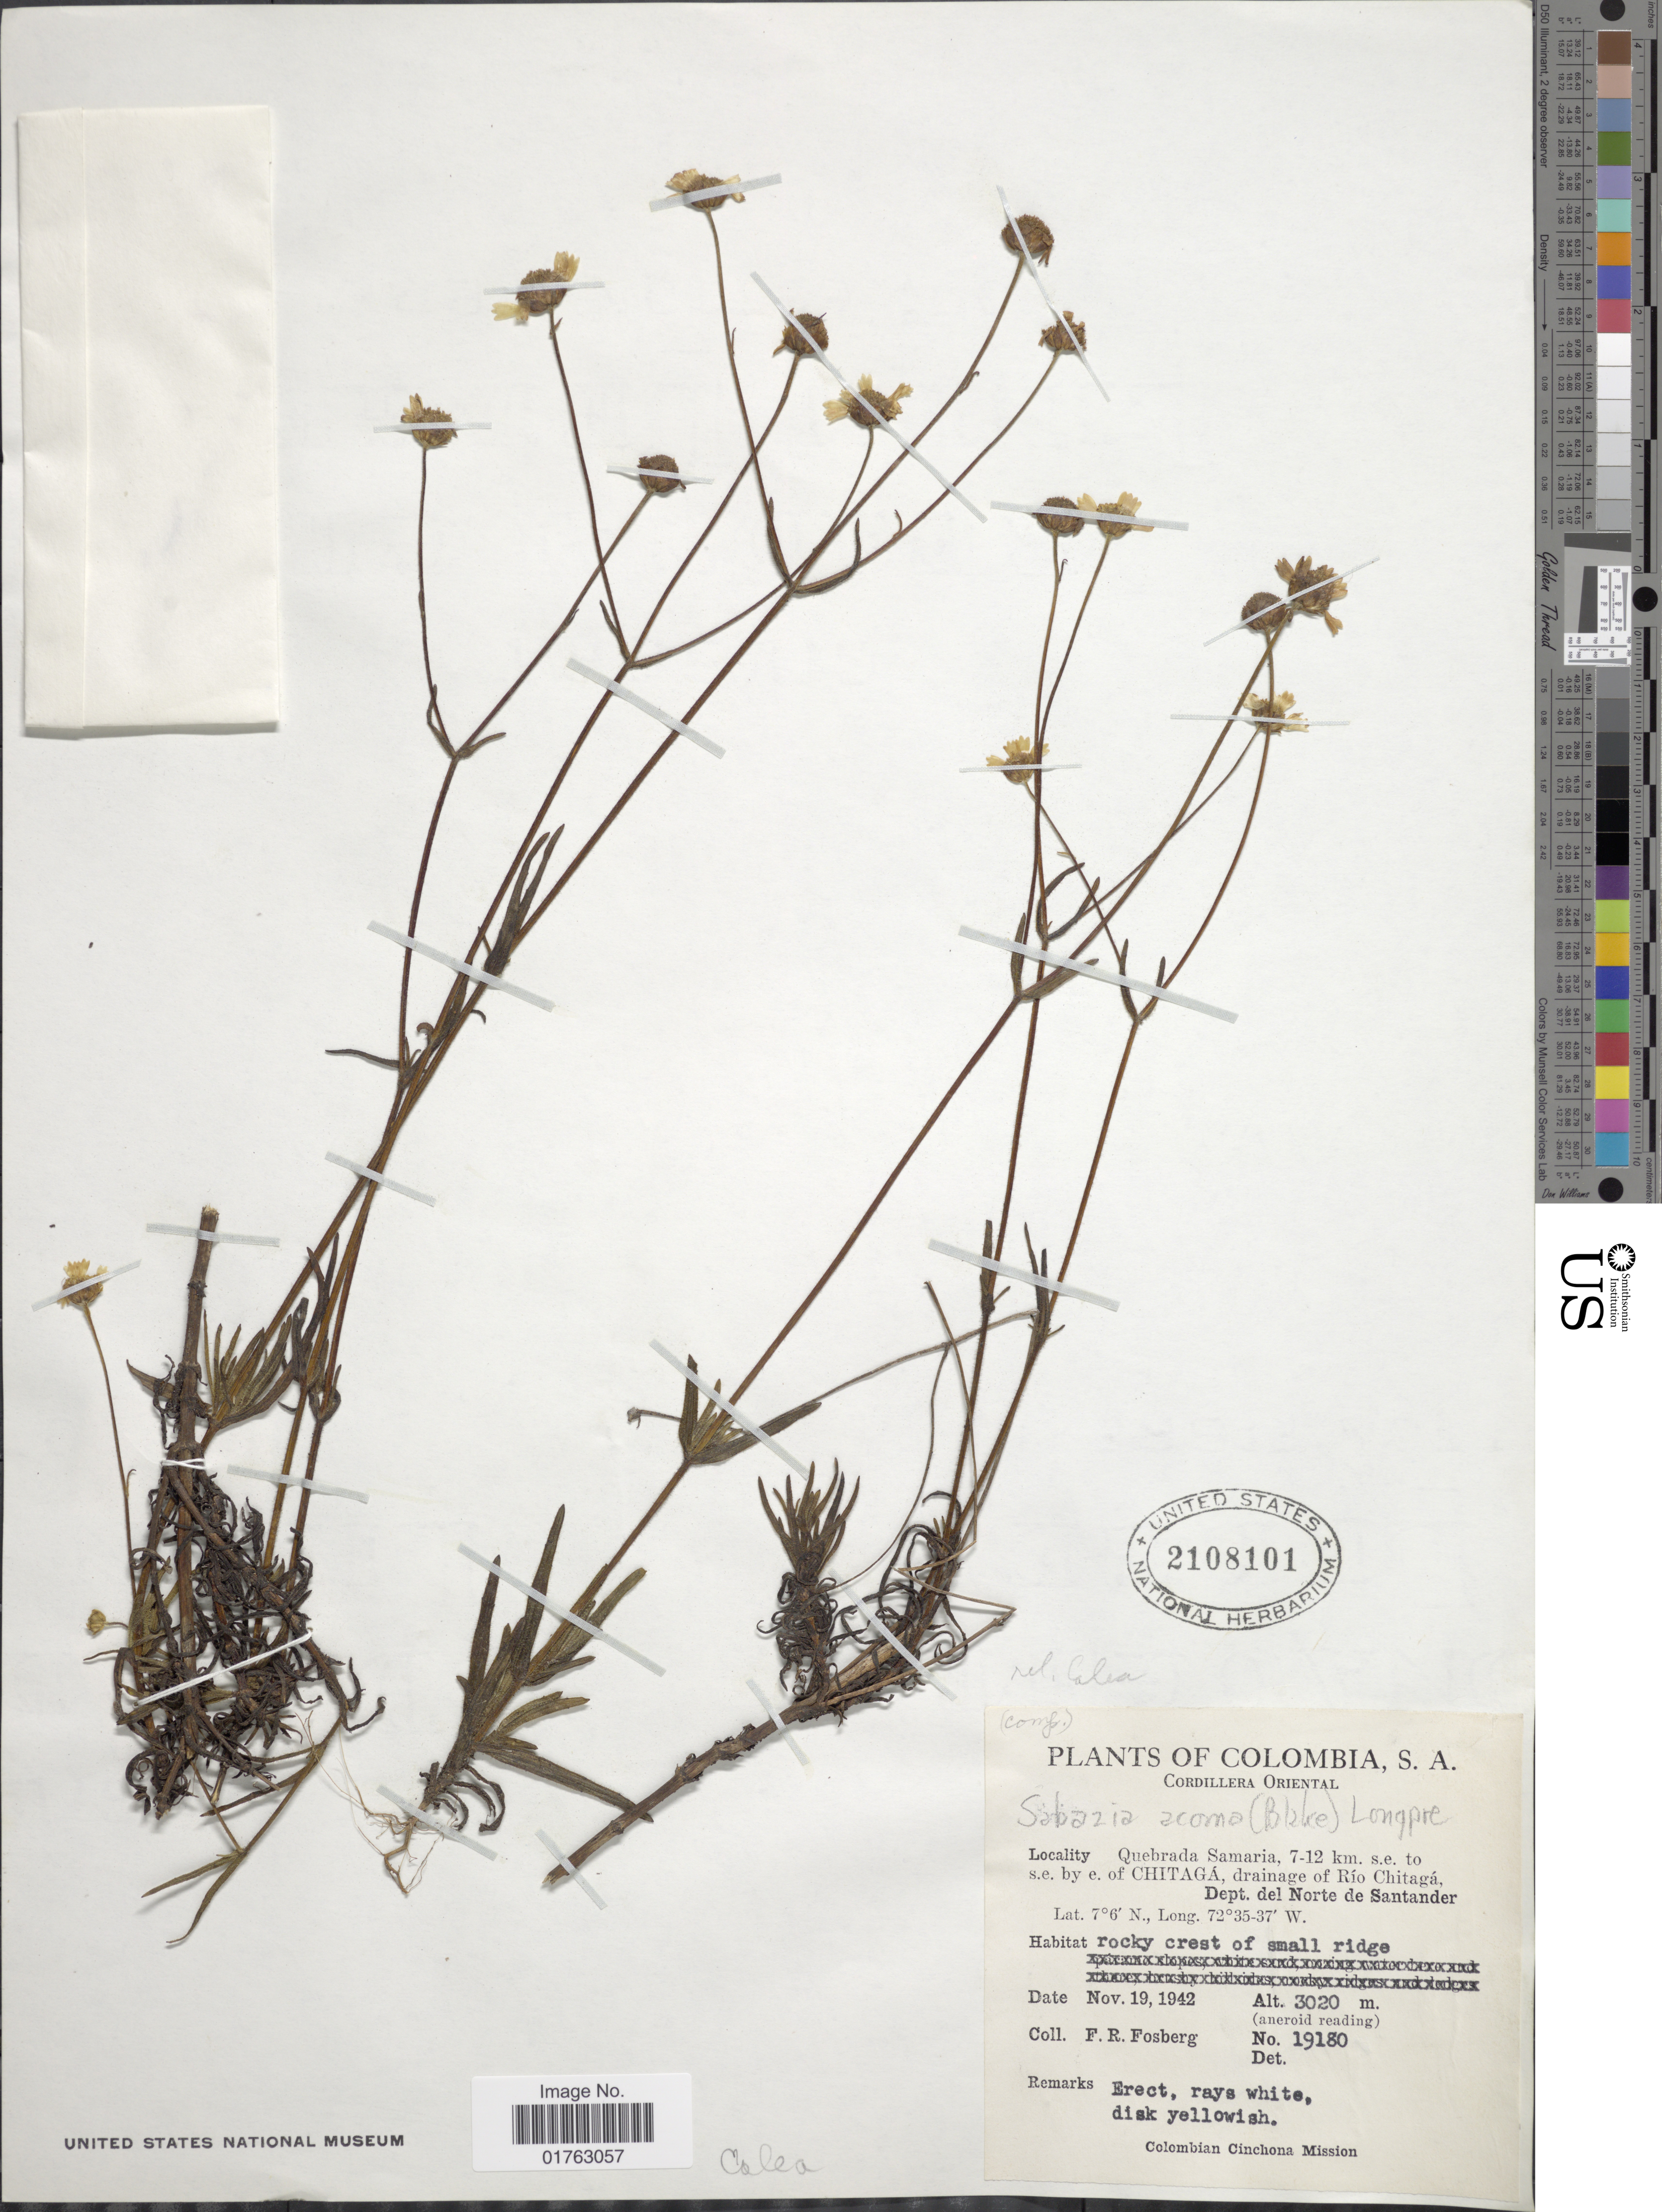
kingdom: Plantae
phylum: Tracheophyta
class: Magnoliopsida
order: Asterales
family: Asteraceae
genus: Sabazia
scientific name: Sabazia acoma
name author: (S.F. Blake) Longpre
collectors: F. R. Fosberg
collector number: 19180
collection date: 1942-11-19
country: Colombia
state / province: Norte de Santander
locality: Quebrada Samaria, 7-12 km. s.e. to s.e. by e. of Chitaga, drainage of Rio Chitaga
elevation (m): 3020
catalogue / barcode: US 2108101